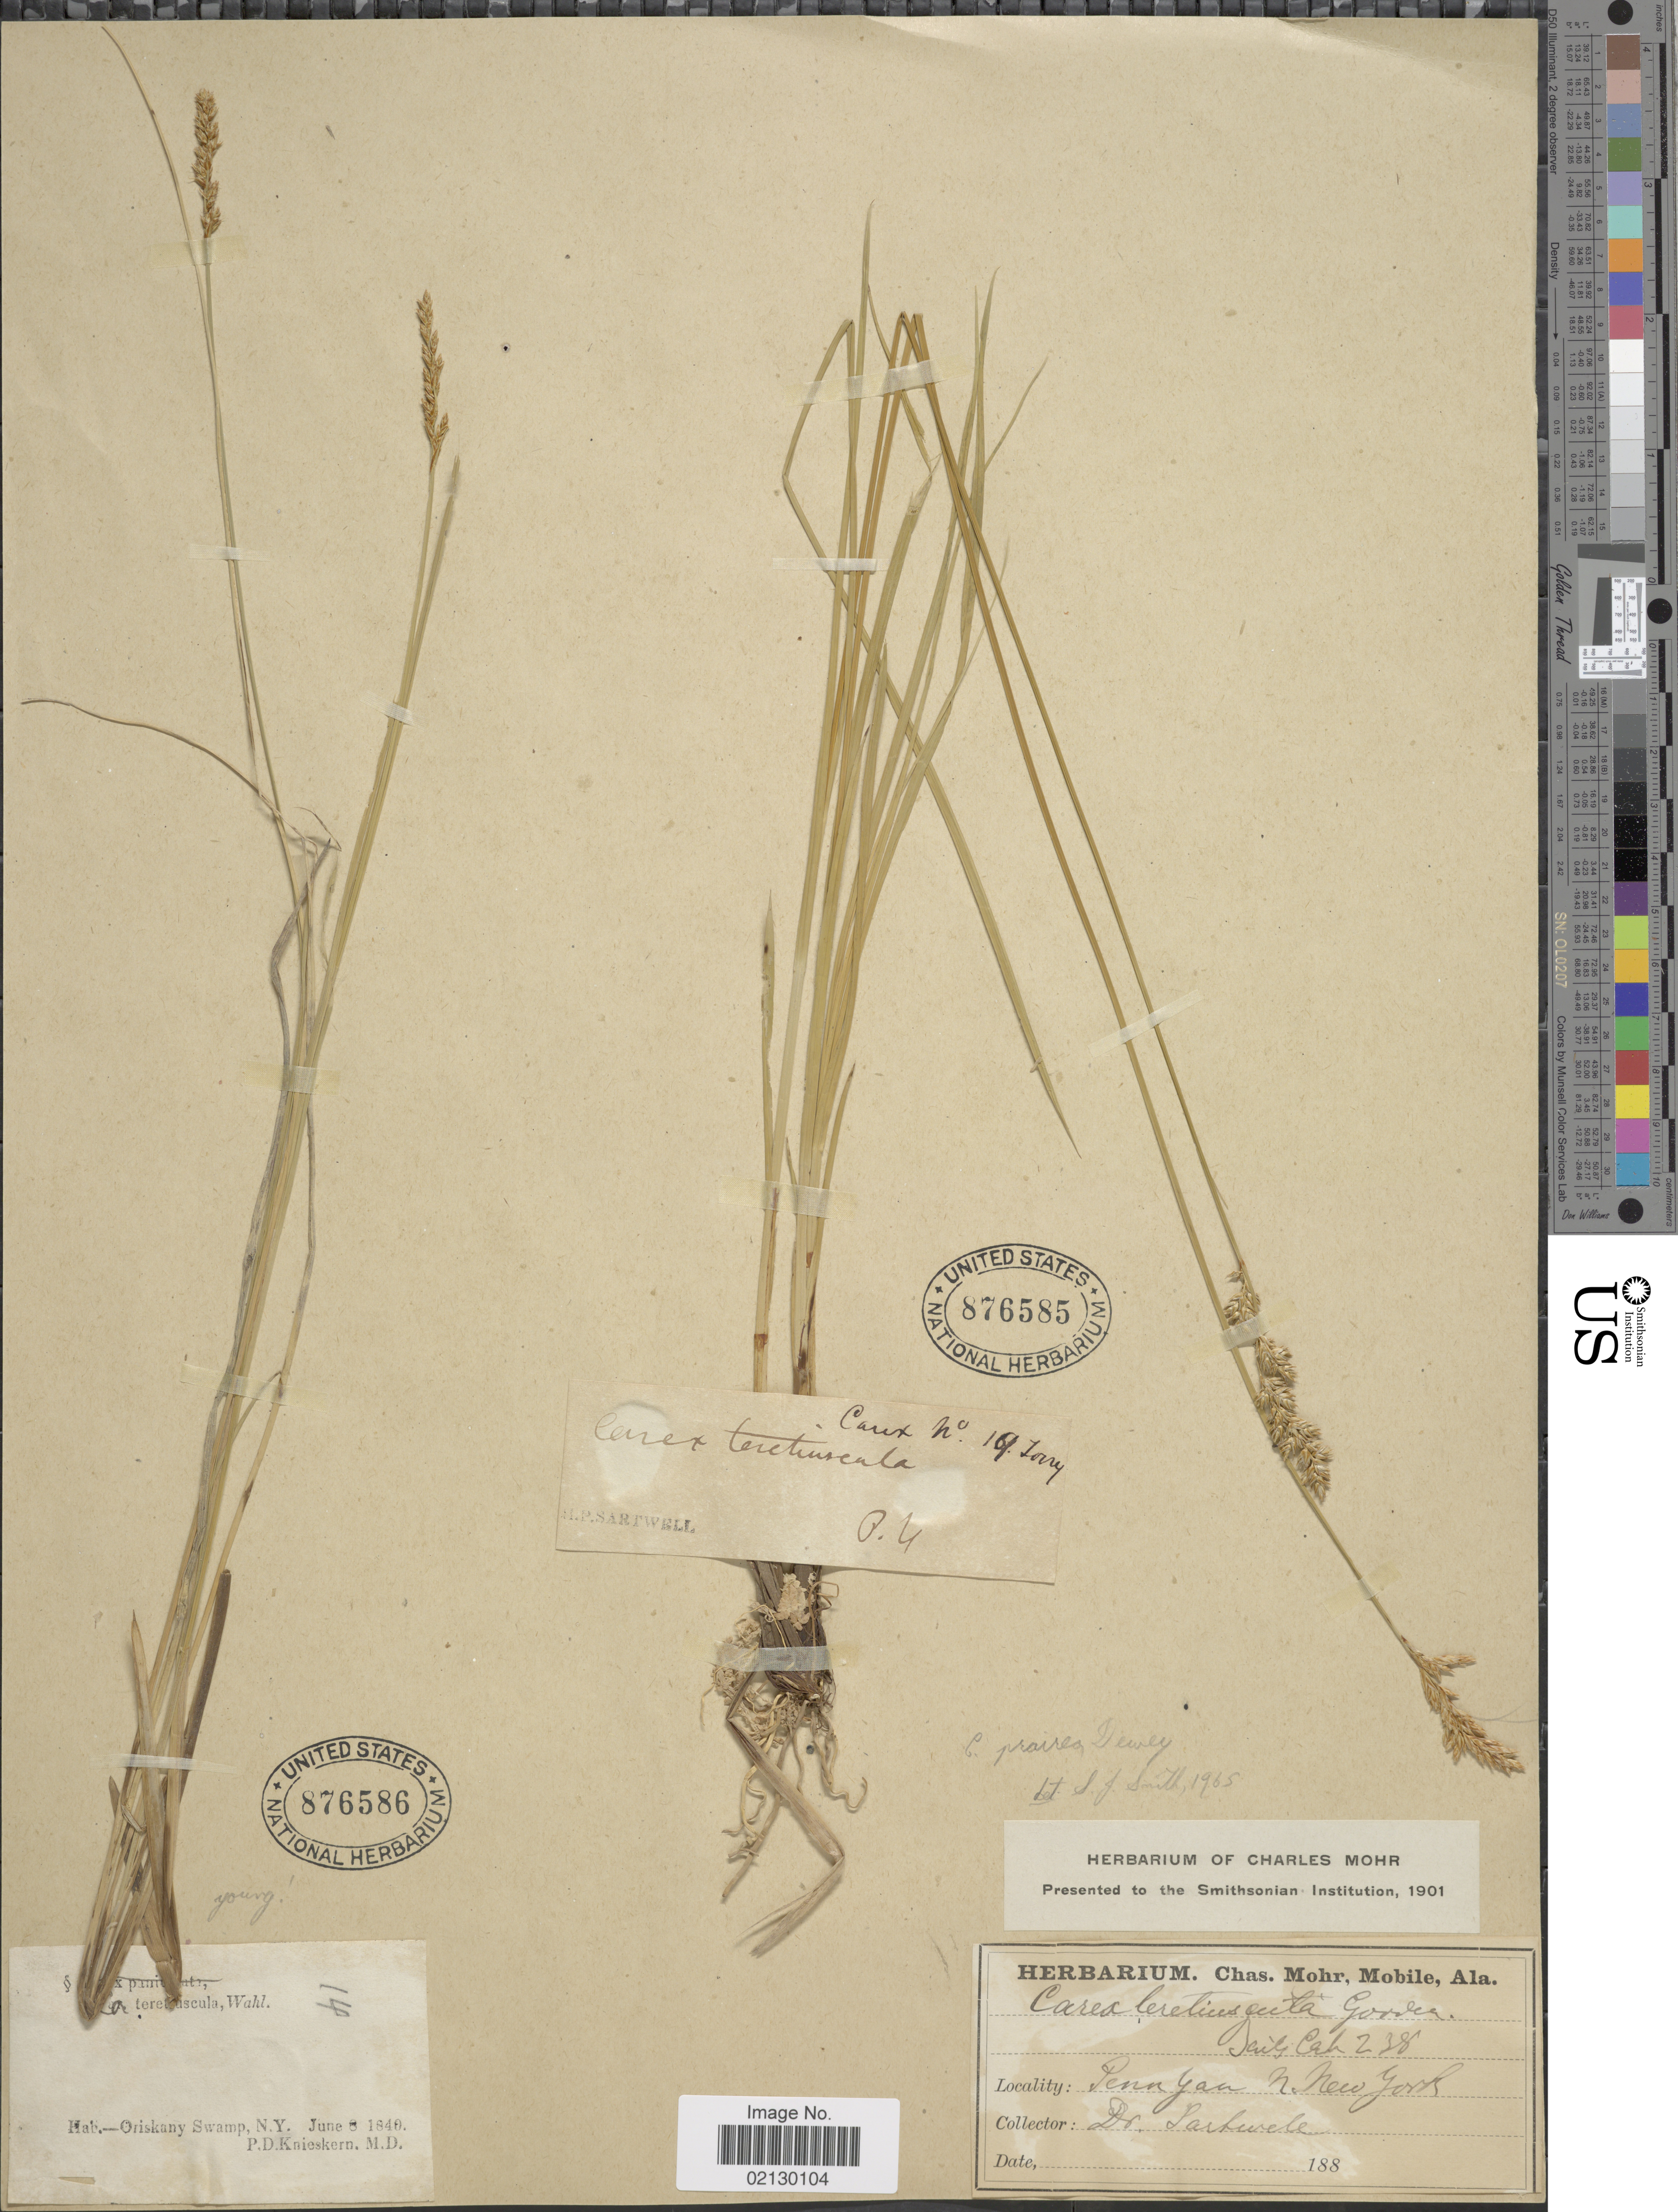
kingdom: Plantae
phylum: Tracheophyta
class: Liliopsida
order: Poales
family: Cyperaceae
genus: Carex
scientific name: Carex prairea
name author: Dewey ex Alph. Wood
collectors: P. D. Knieskern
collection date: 1849-06-08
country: United States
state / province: New York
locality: Oriskany Swamp,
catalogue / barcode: US 876586